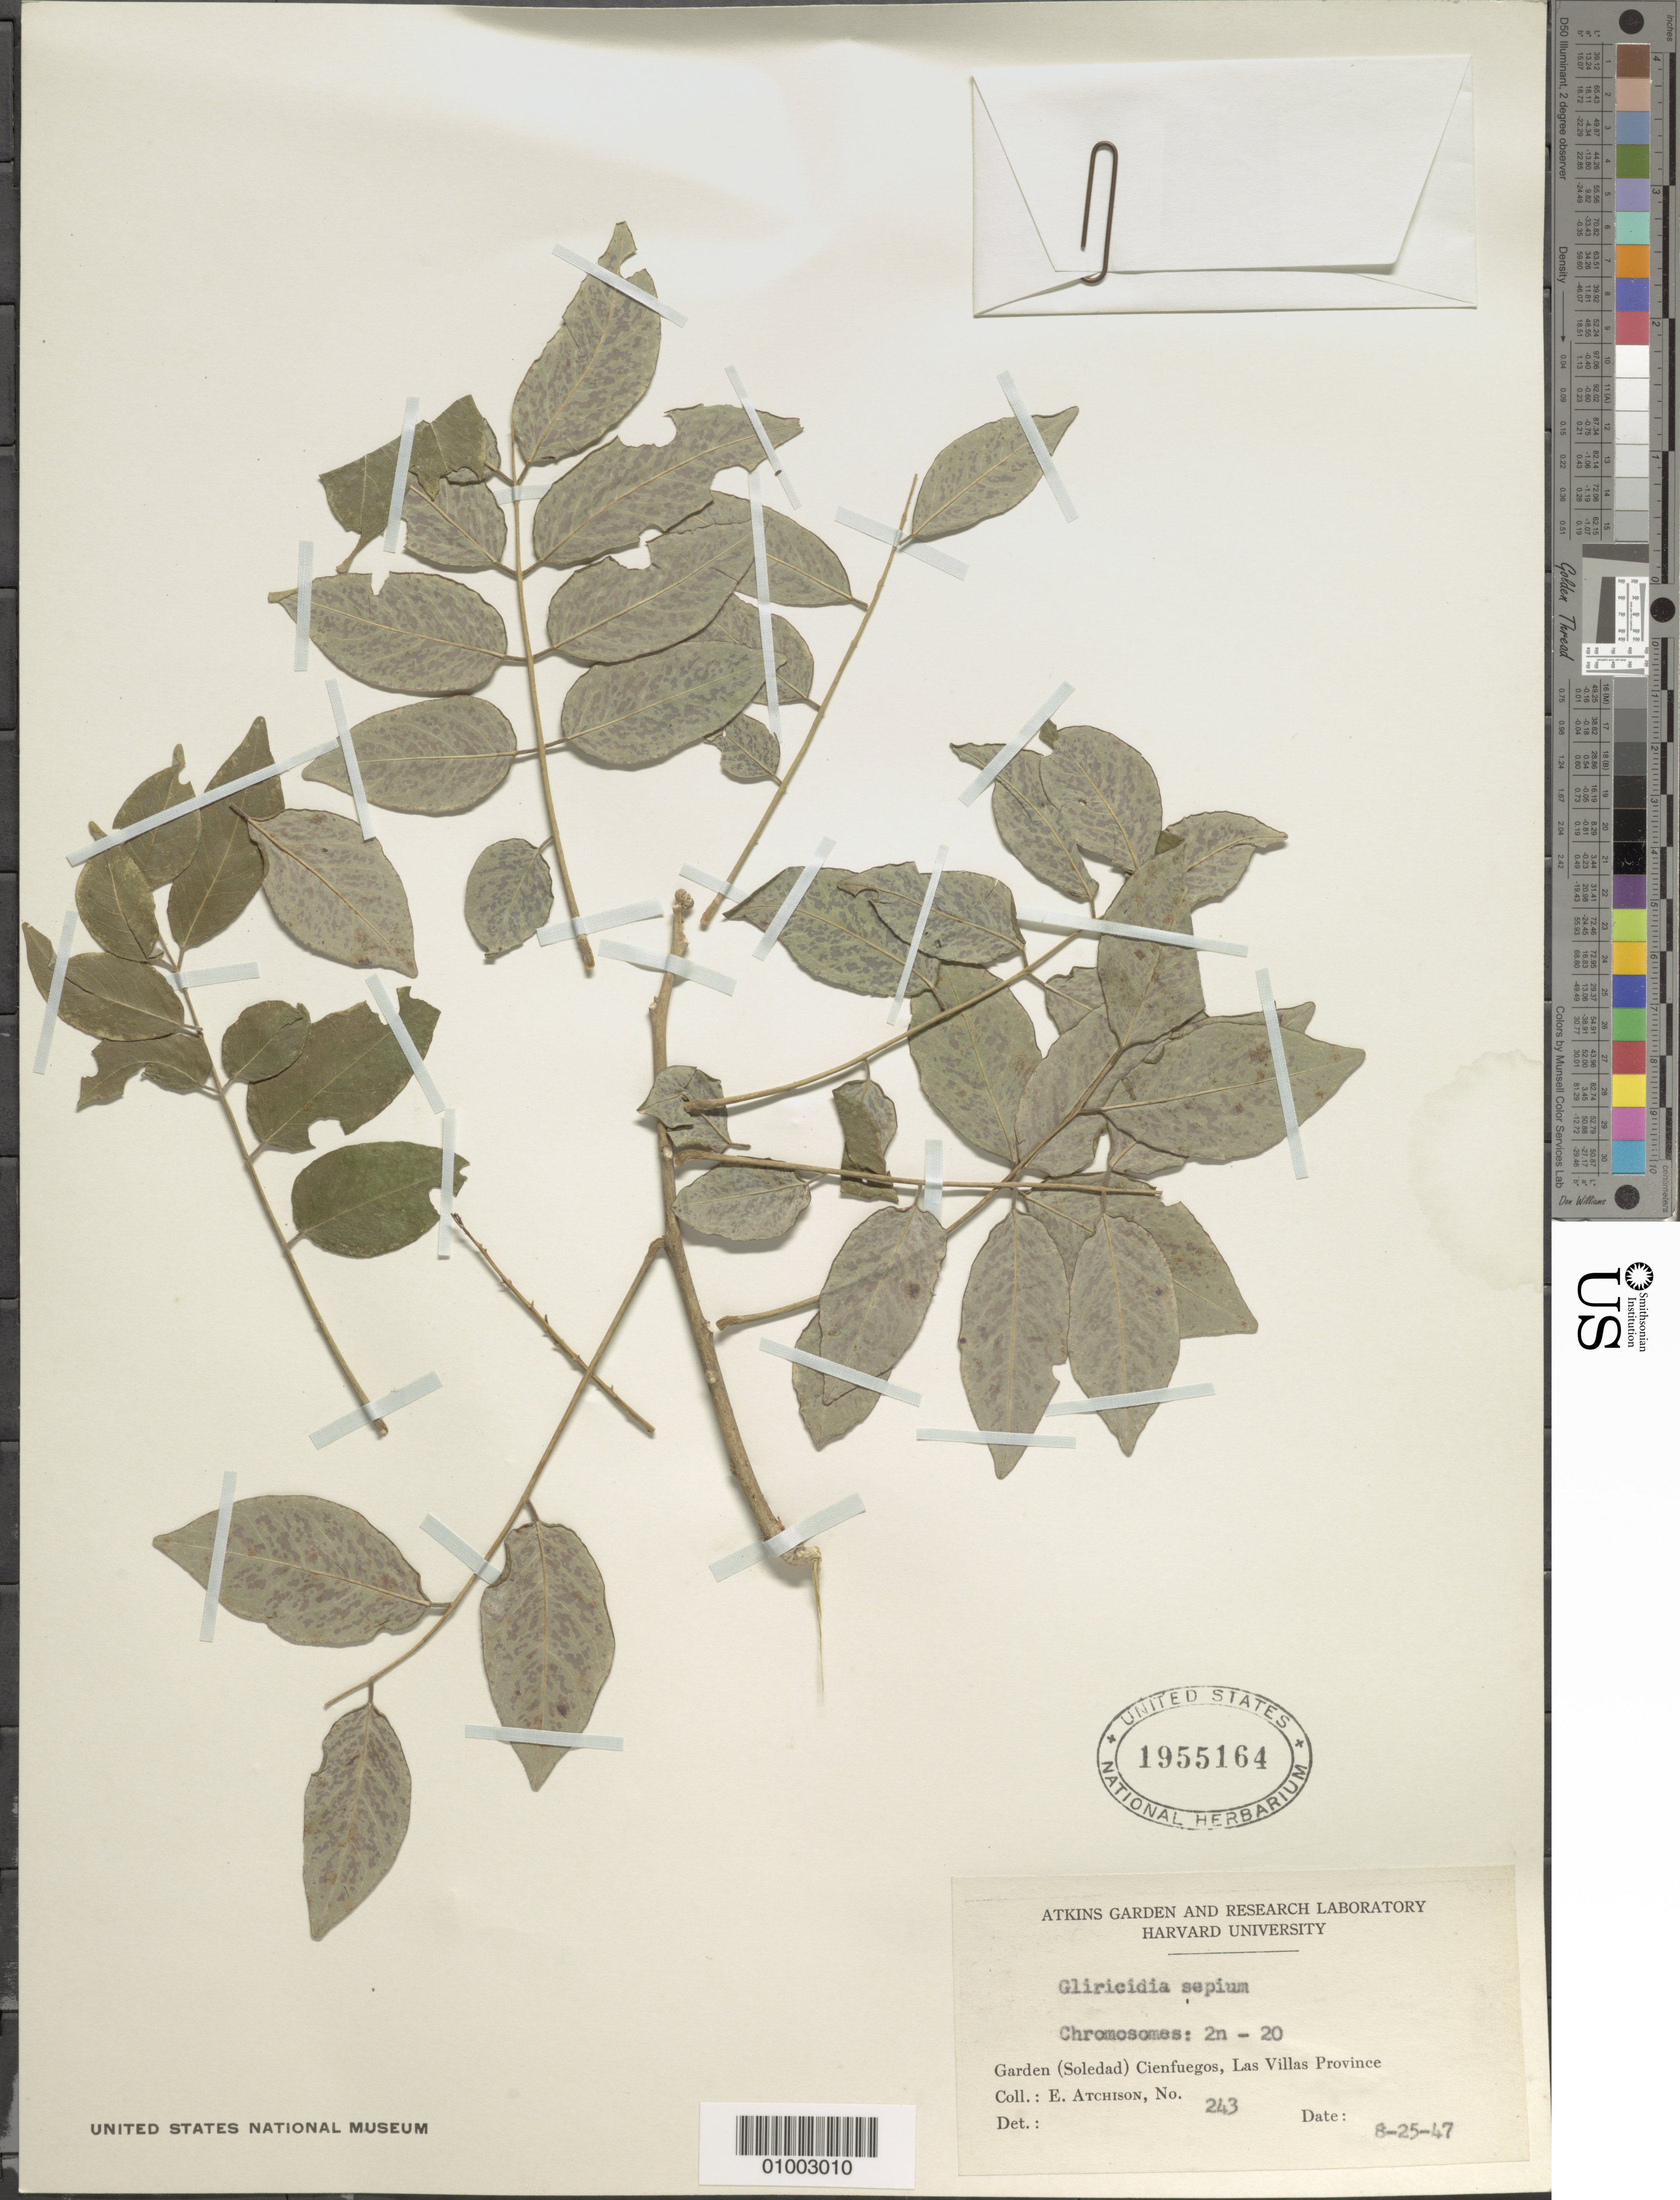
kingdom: Plantae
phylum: Tracheophyta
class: Magnoliopsida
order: Fabales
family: Fabaceae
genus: Gliricidia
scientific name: Gliricidia sepium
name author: (Jacq.) Kunth ex Walp.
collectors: E. Atchison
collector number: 243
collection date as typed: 25 Aug 1947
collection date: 1947-08-25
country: Cuba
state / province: Cienfuegos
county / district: Cienfuegos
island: Cuba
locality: Soledad Garden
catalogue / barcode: US 1955164